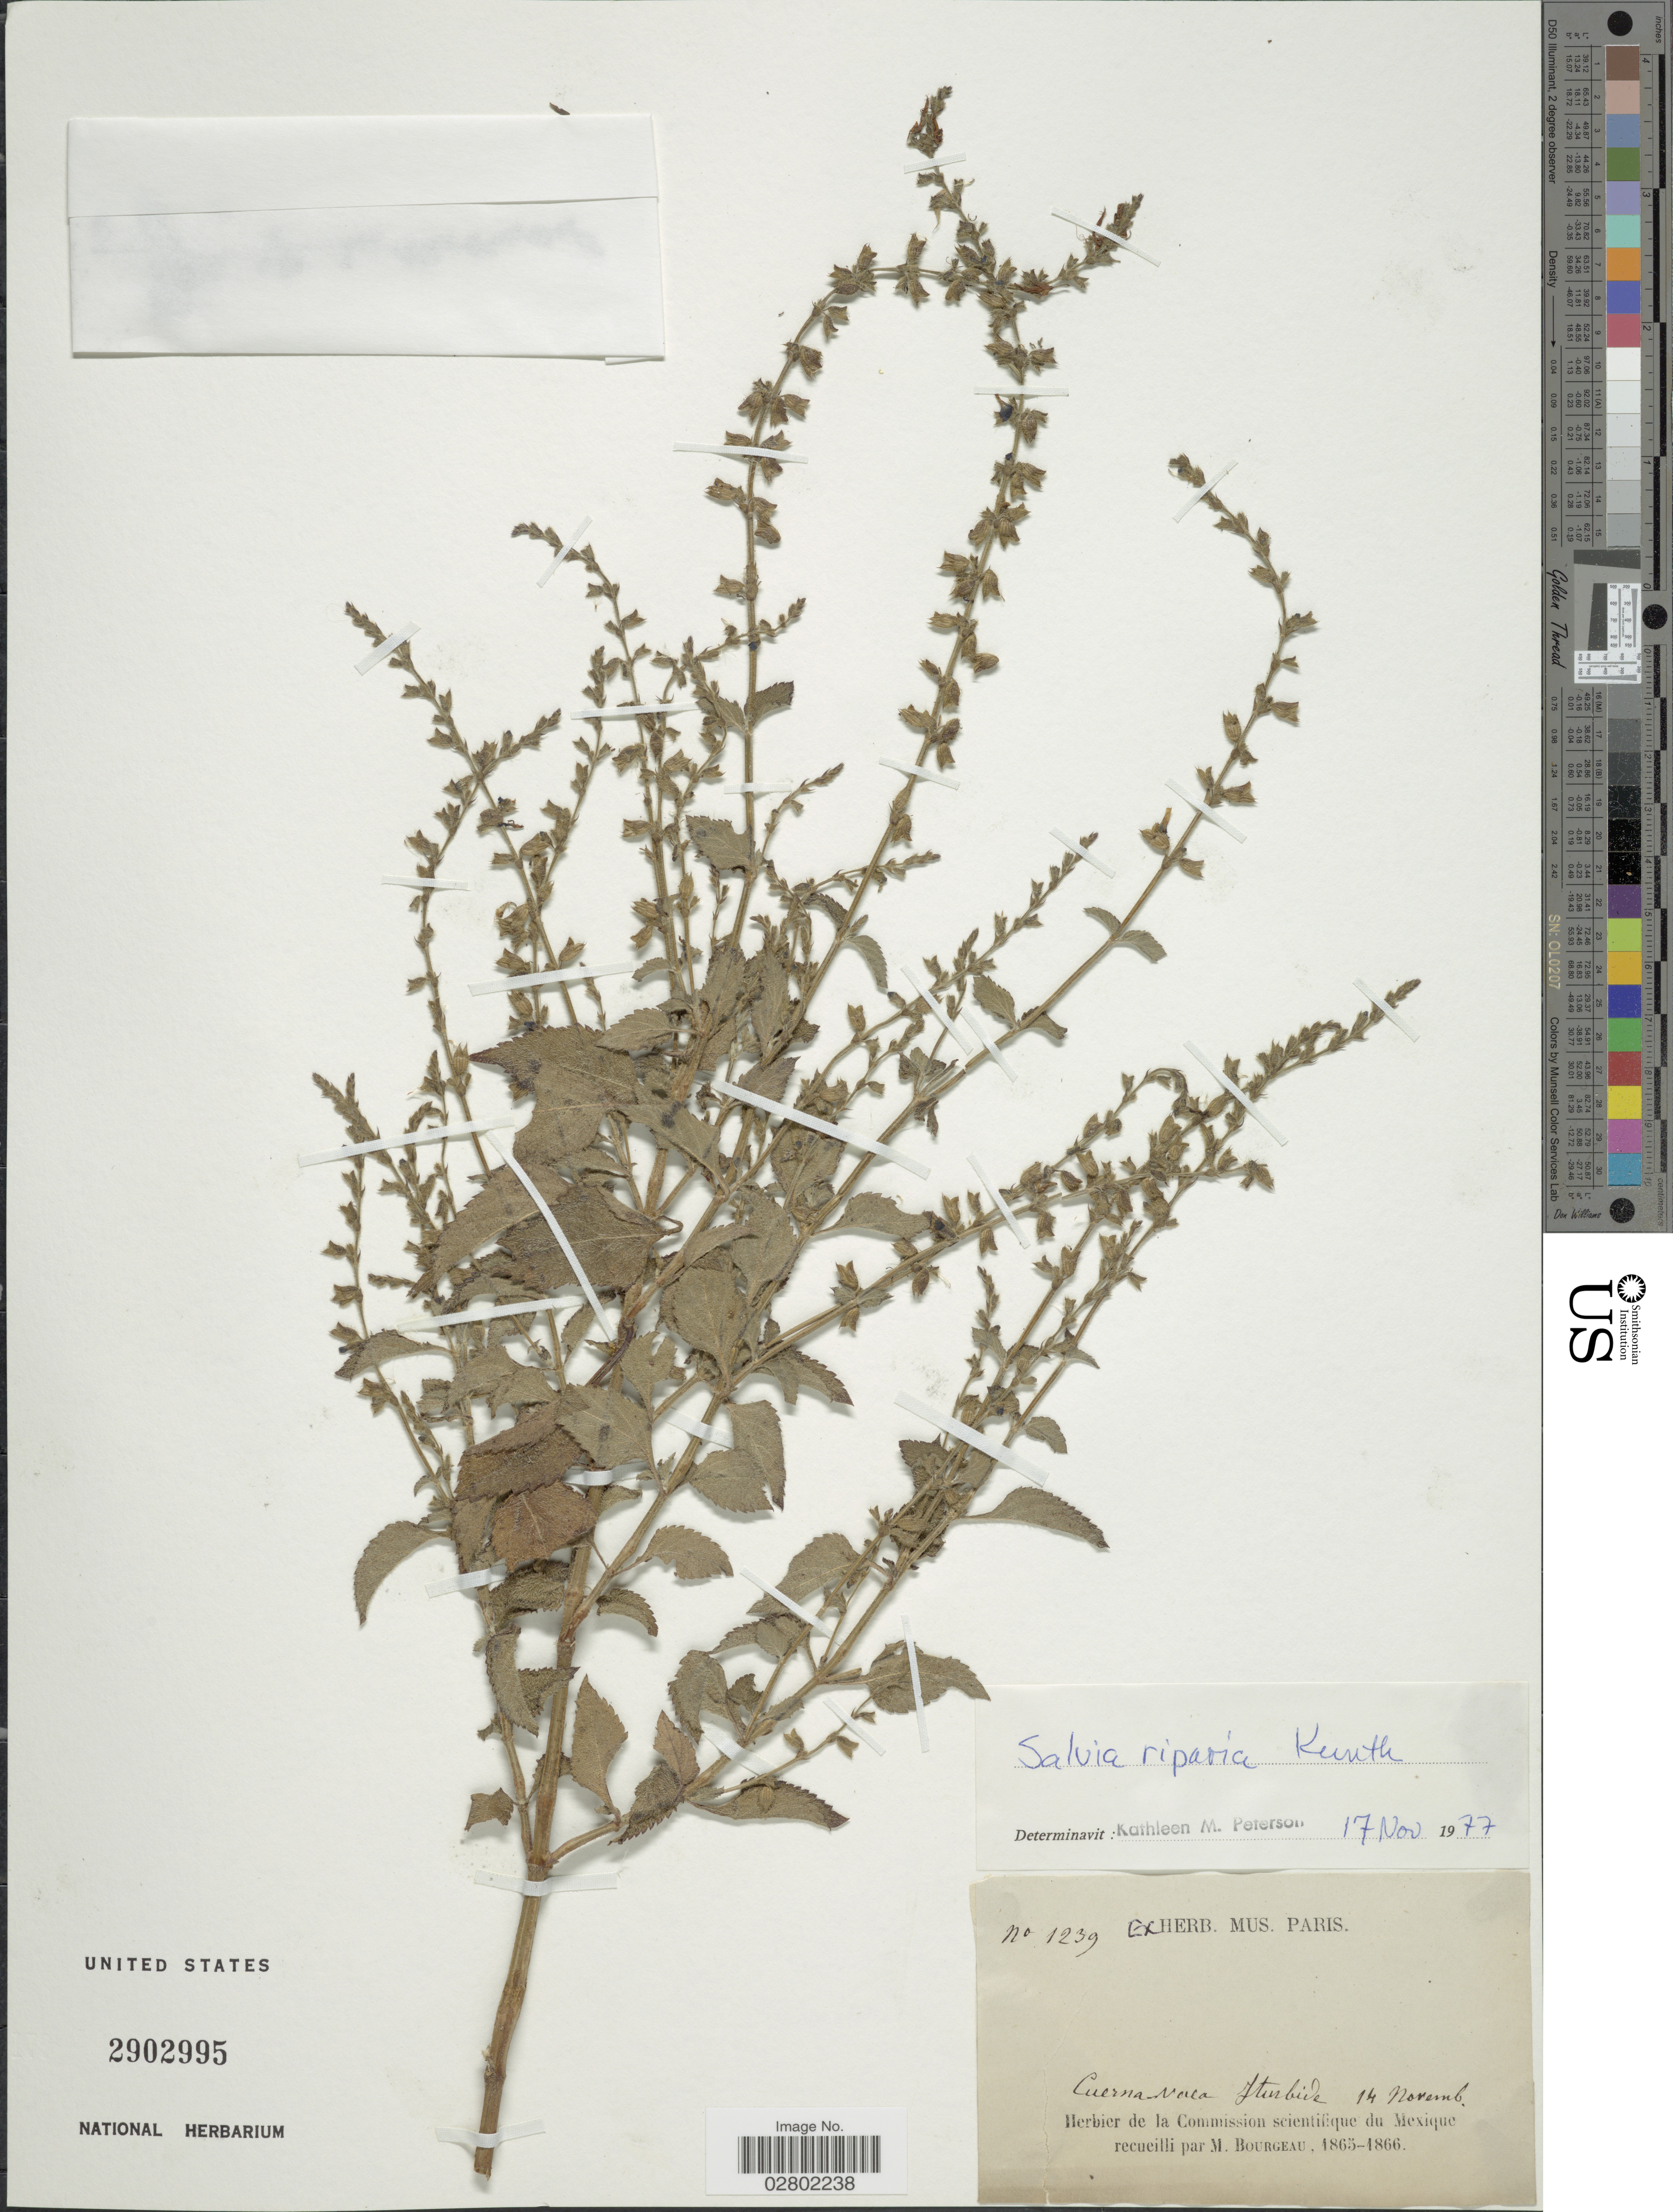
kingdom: Plantae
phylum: Tracheophyta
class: Magnoliopsida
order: Lamiales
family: Lamiaceae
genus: Salvia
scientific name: Salvia misella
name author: Kunth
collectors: M. Bourgeau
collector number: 1239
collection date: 1865-11-14/1866-11-14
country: Mexico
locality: Cuernavaca, Iturbide.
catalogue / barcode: US 2902995